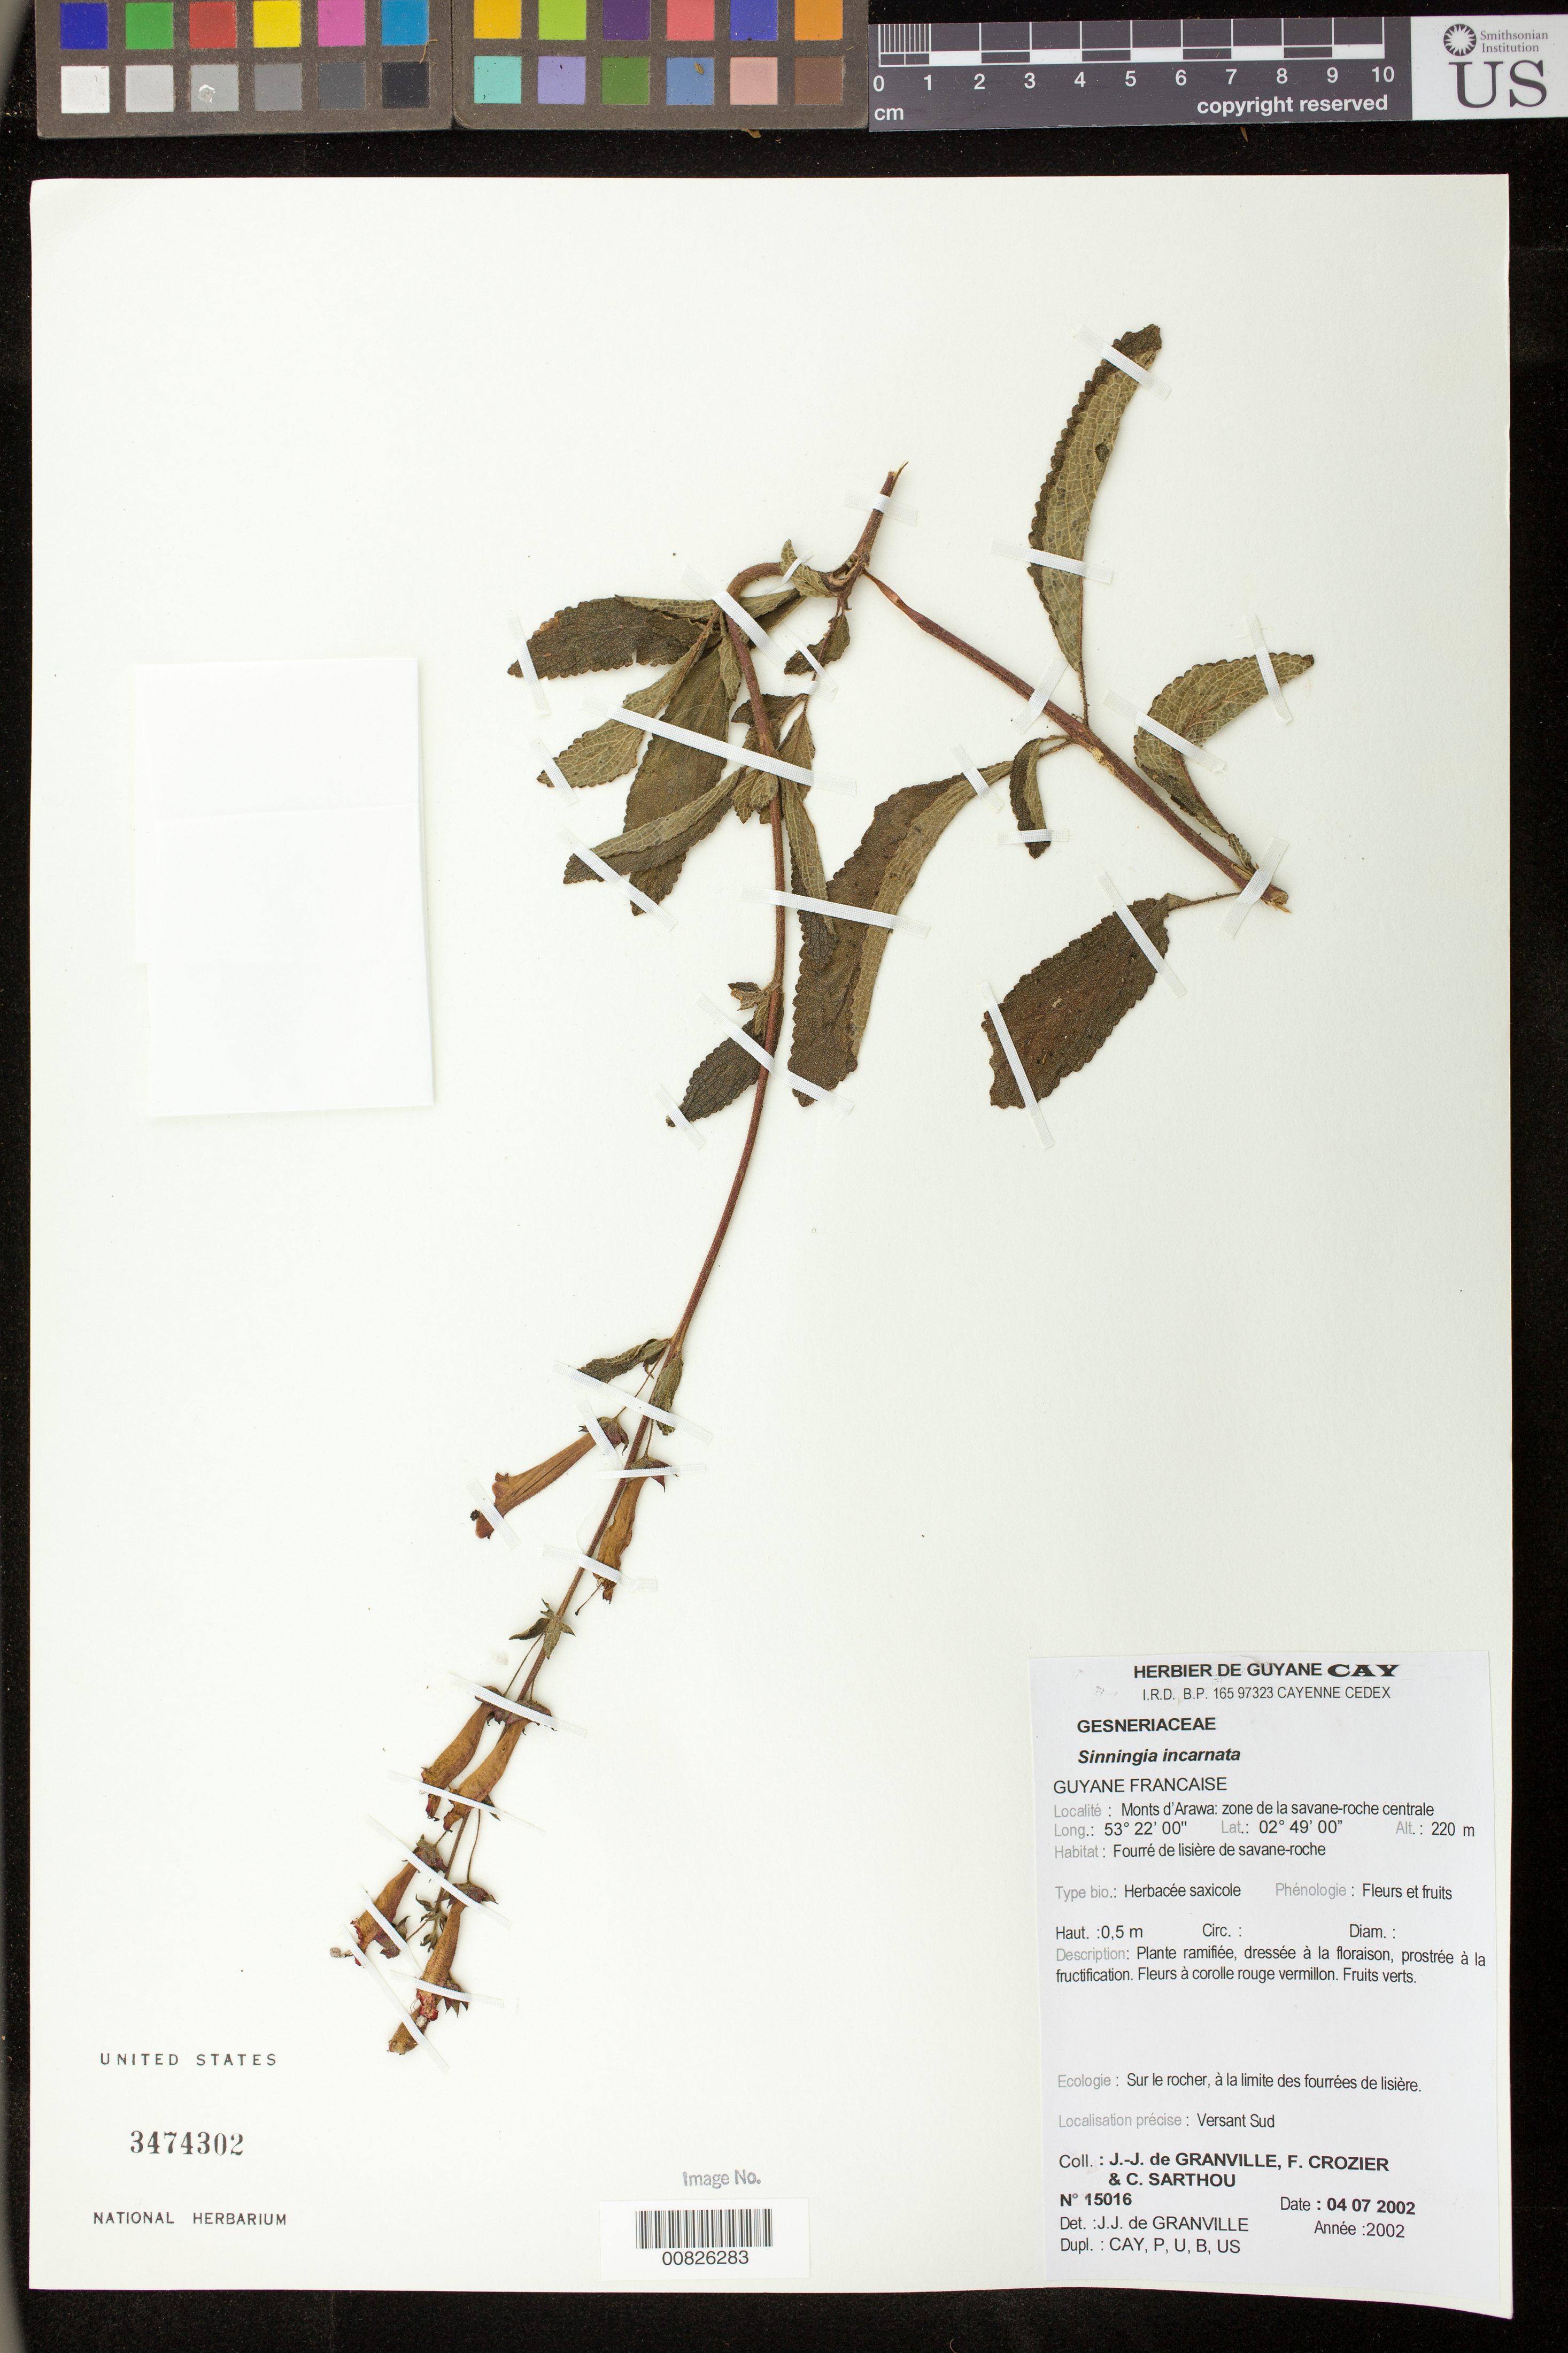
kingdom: Plantae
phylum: Tracheophyta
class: Magnoliopsida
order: Lamiales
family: Gesneriaceae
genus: Sinningia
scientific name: Sinningia incarnata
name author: (Aubl.) D.L. Denham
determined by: Granville, J. J. de, (CAY), Institut de Recherche pour le Developpement (IRD) (FRENCH GUIANA)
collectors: J.-J. de Granville, F. Crozier & C. Sarthou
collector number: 15016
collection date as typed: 4-Jul-02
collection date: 2002-07-04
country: French Guiana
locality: Monts d'Arawa, zone de la savane-roche centrale, versant Sud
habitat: Fourré de lisière de savane-roche; sur le rocher, a la limite des fourrées de lisière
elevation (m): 220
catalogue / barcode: US 3474302